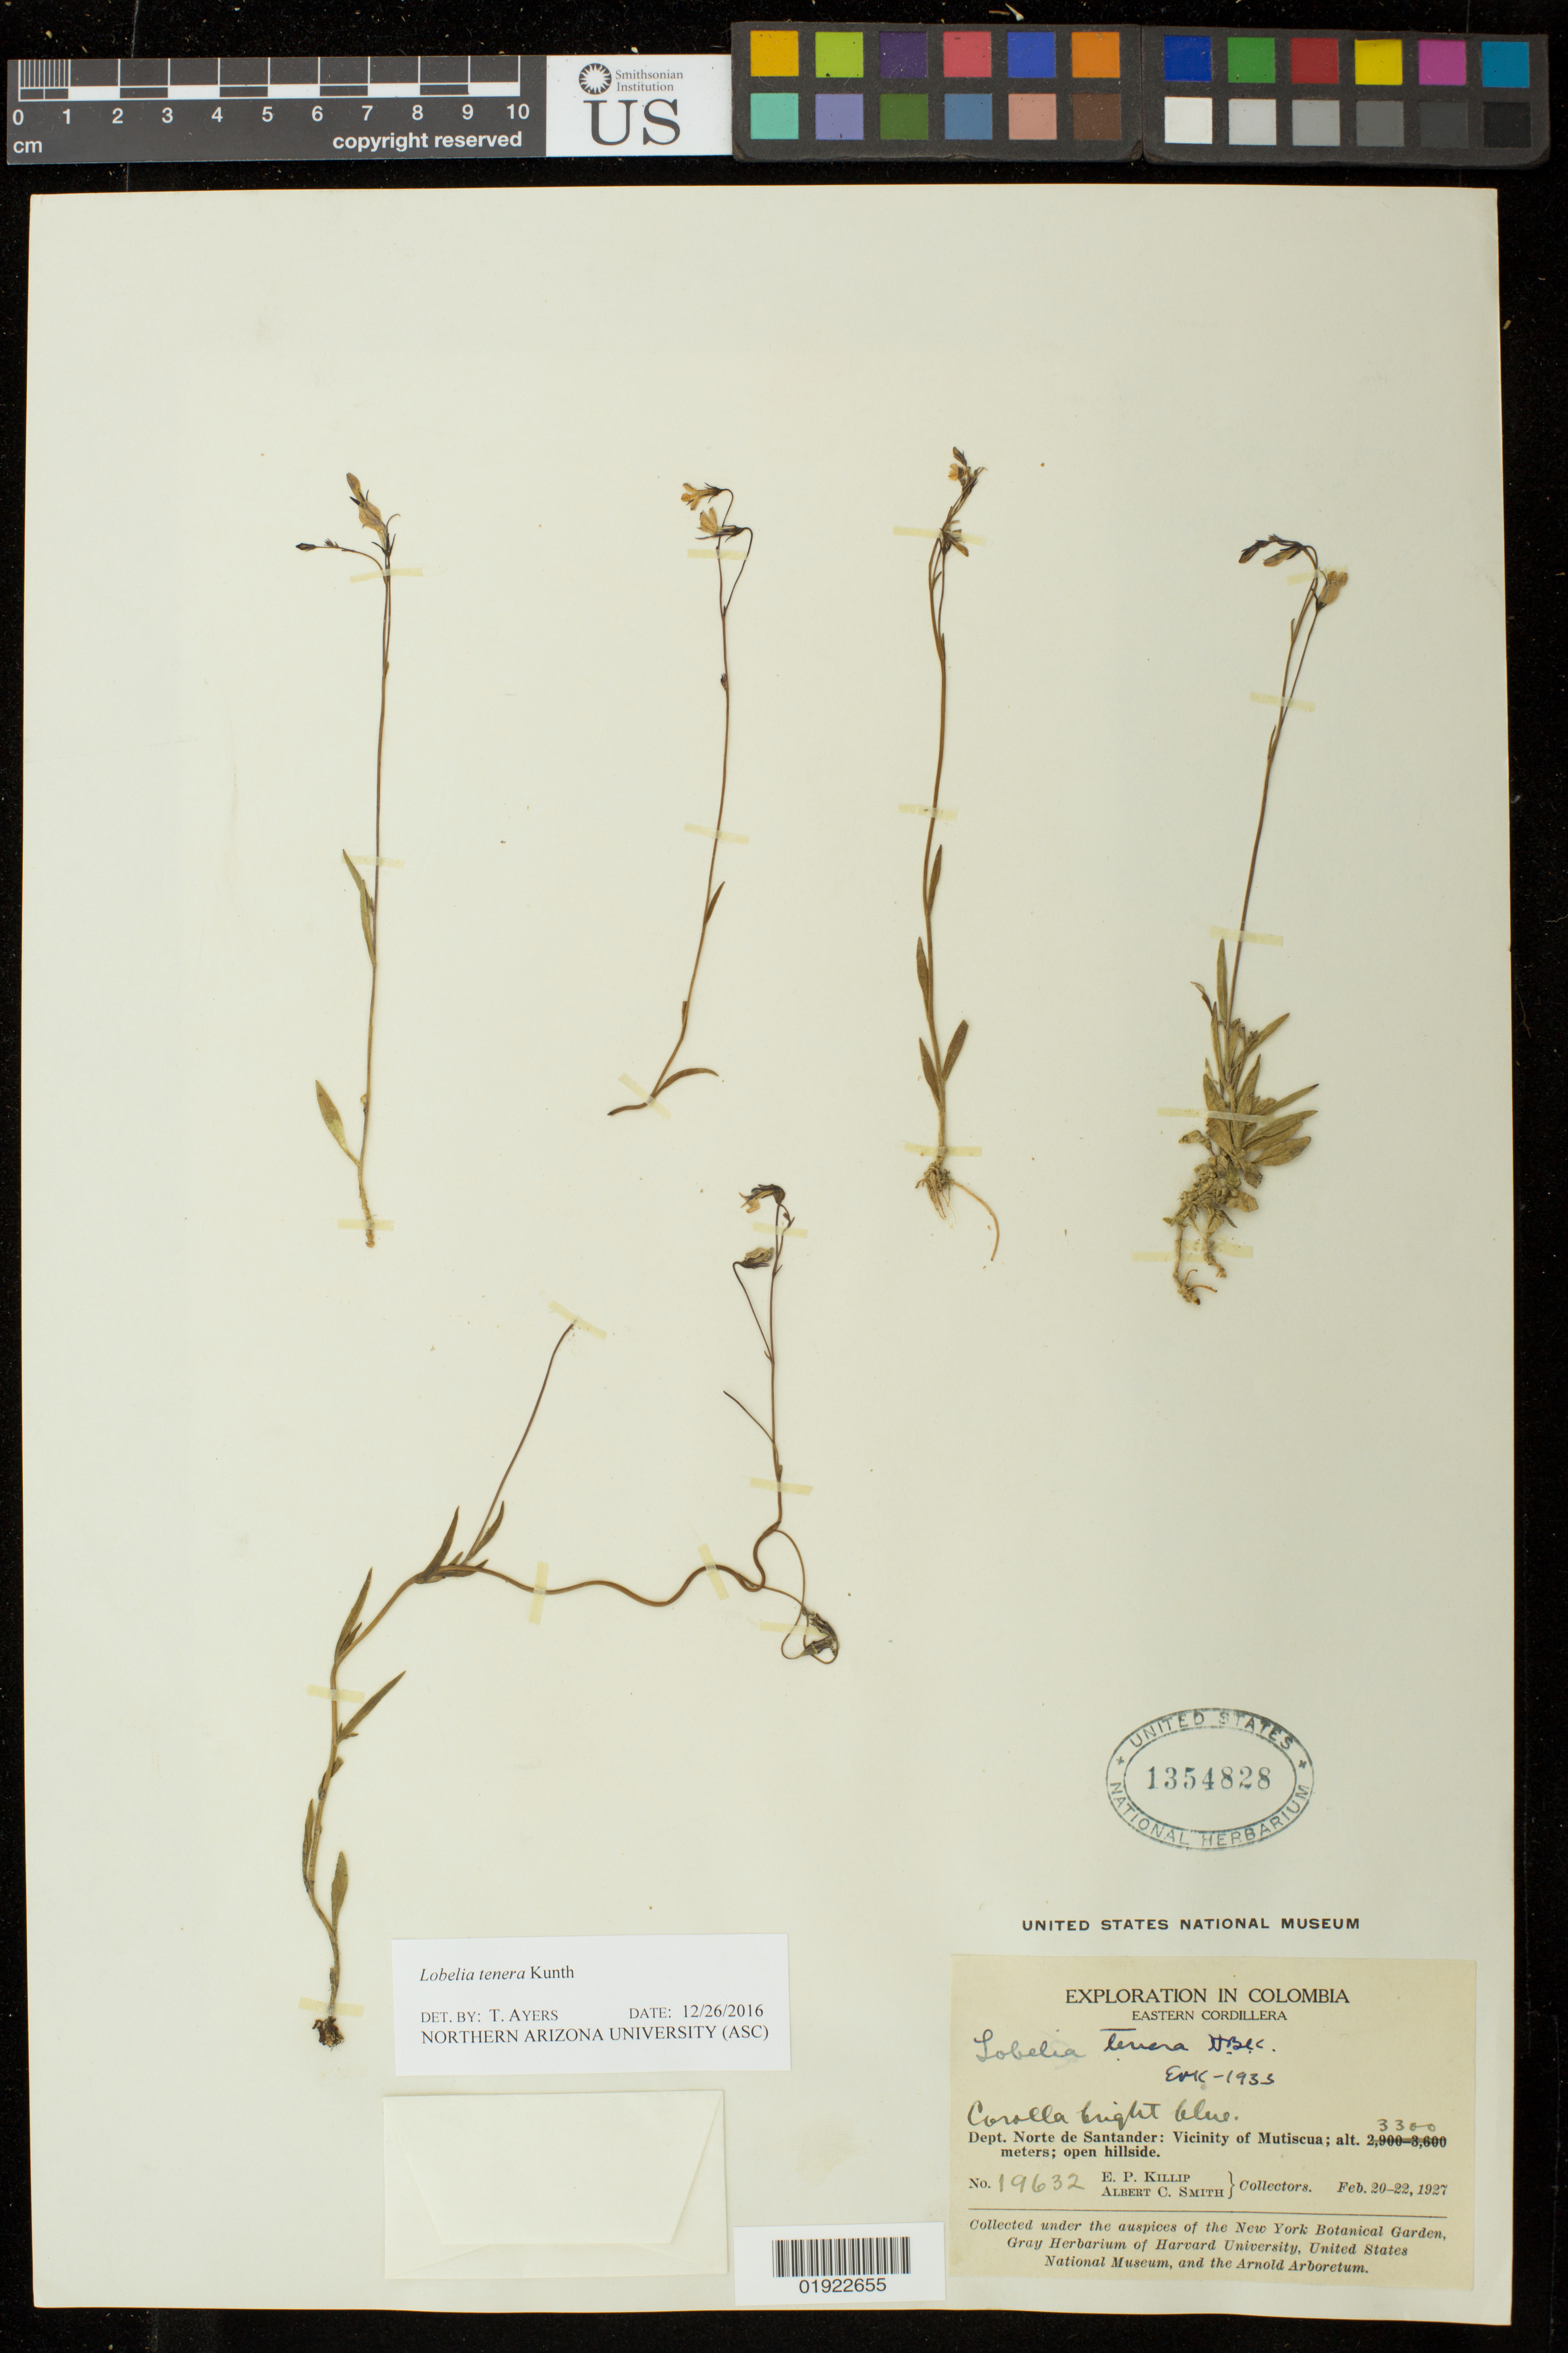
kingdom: Plantae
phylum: Tracheophyta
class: Magnoliopsida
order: Asterales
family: Campanulaceae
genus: Lobelia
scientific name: Lobelia tenera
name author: Kunth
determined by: Ayers, Tina J.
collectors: E. P. Killip & A. C. Smith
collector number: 19632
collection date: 1927-02-20/1927-02-22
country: Colombia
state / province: Santander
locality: Eastern Cordillera. Vicinity of Mutiscua.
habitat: Open hillside.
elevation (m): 3300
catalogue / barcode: US 1354828